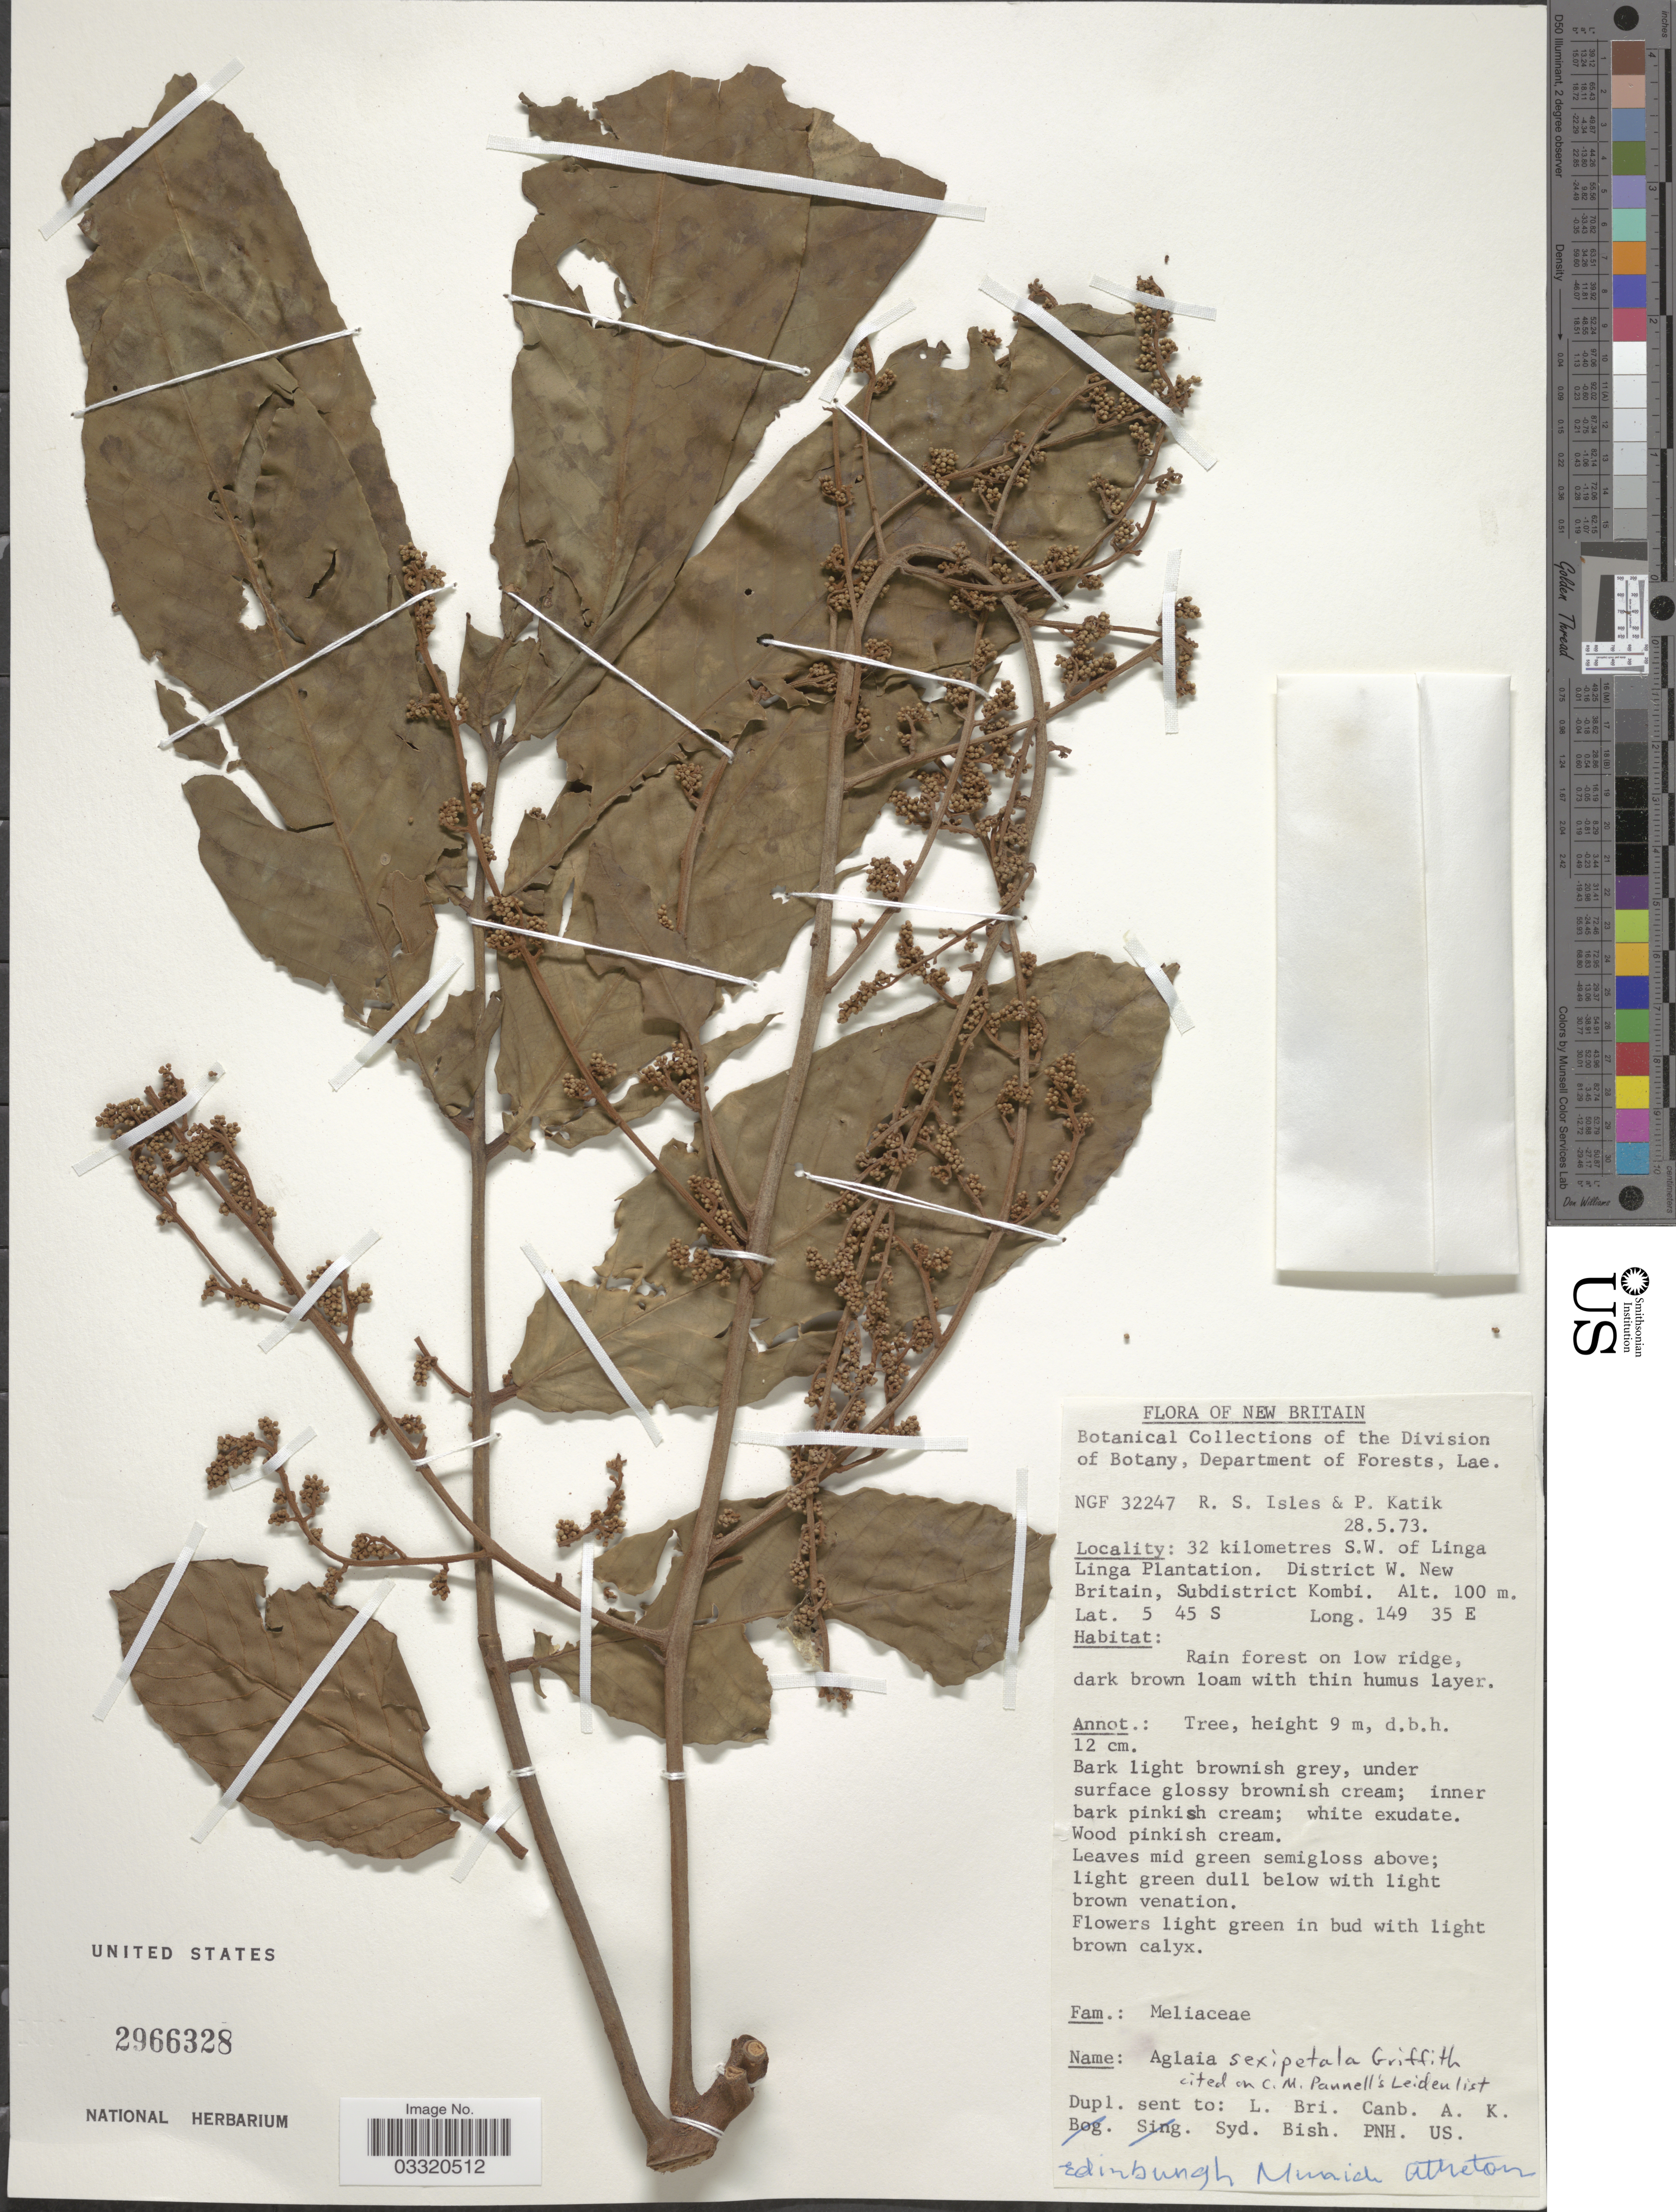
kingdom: Plantae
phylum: Tracheophyta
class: Magnoliopsida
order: Sapindales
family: Meliaceae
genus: Aglaia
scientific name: Aglaia sexipetala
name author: Griff.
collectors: R. Isles & P. Katik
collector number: NGF32247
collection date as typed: Transcribed d/m/y: 28/5/73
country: Papua New Guinea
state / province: West New Britain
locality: New Britain. 32 kilometres S.W. of Linga Linga Plantation. District W. New Britain, Subdistrict Kombi.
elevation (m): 100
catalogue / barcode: US 2966328